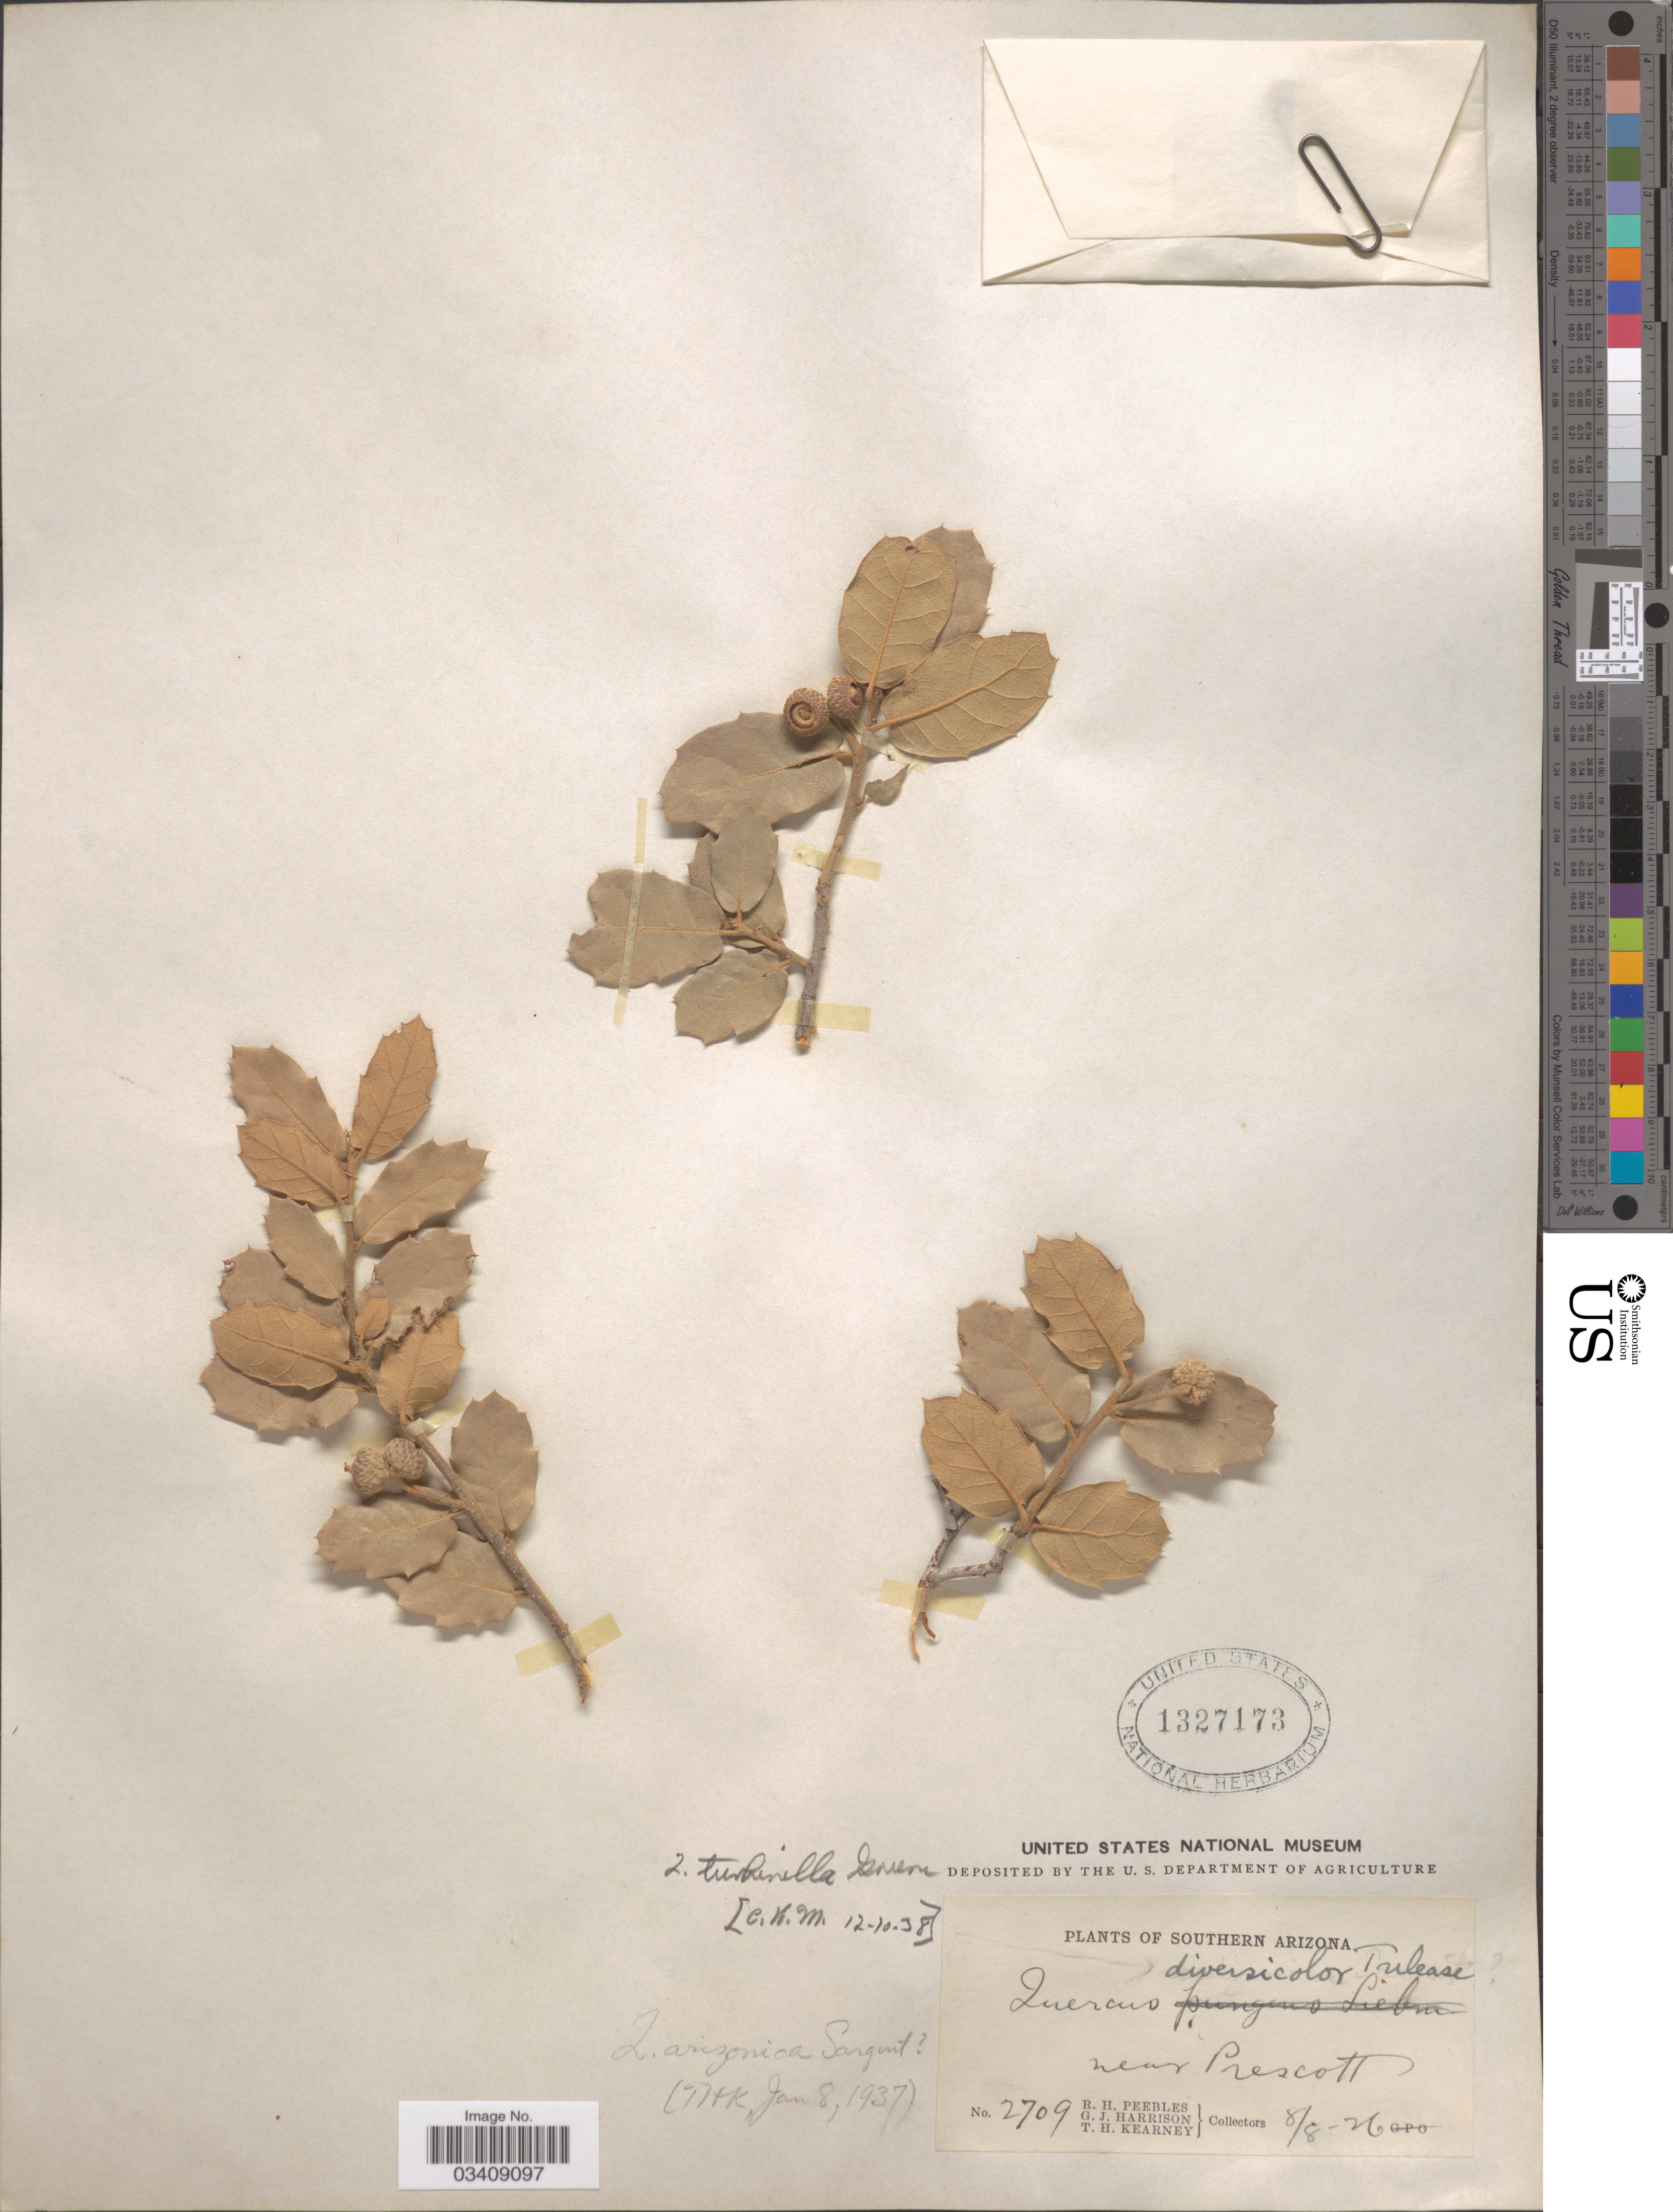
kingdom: Plantae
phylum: Tracheophyta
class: Magnoliopsida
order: Fagales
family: Fagaceae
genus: Quercus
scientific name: Quercus turbinella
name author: Greene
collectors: R. H. Peebles, G. J. Harrison & T. H. Kearney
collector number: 2709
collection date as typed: Transcribed d/m/y: 8/8/26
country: United States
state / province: Arizona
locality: Southern Arizona. Near Prescott.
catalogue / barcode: US 1327173